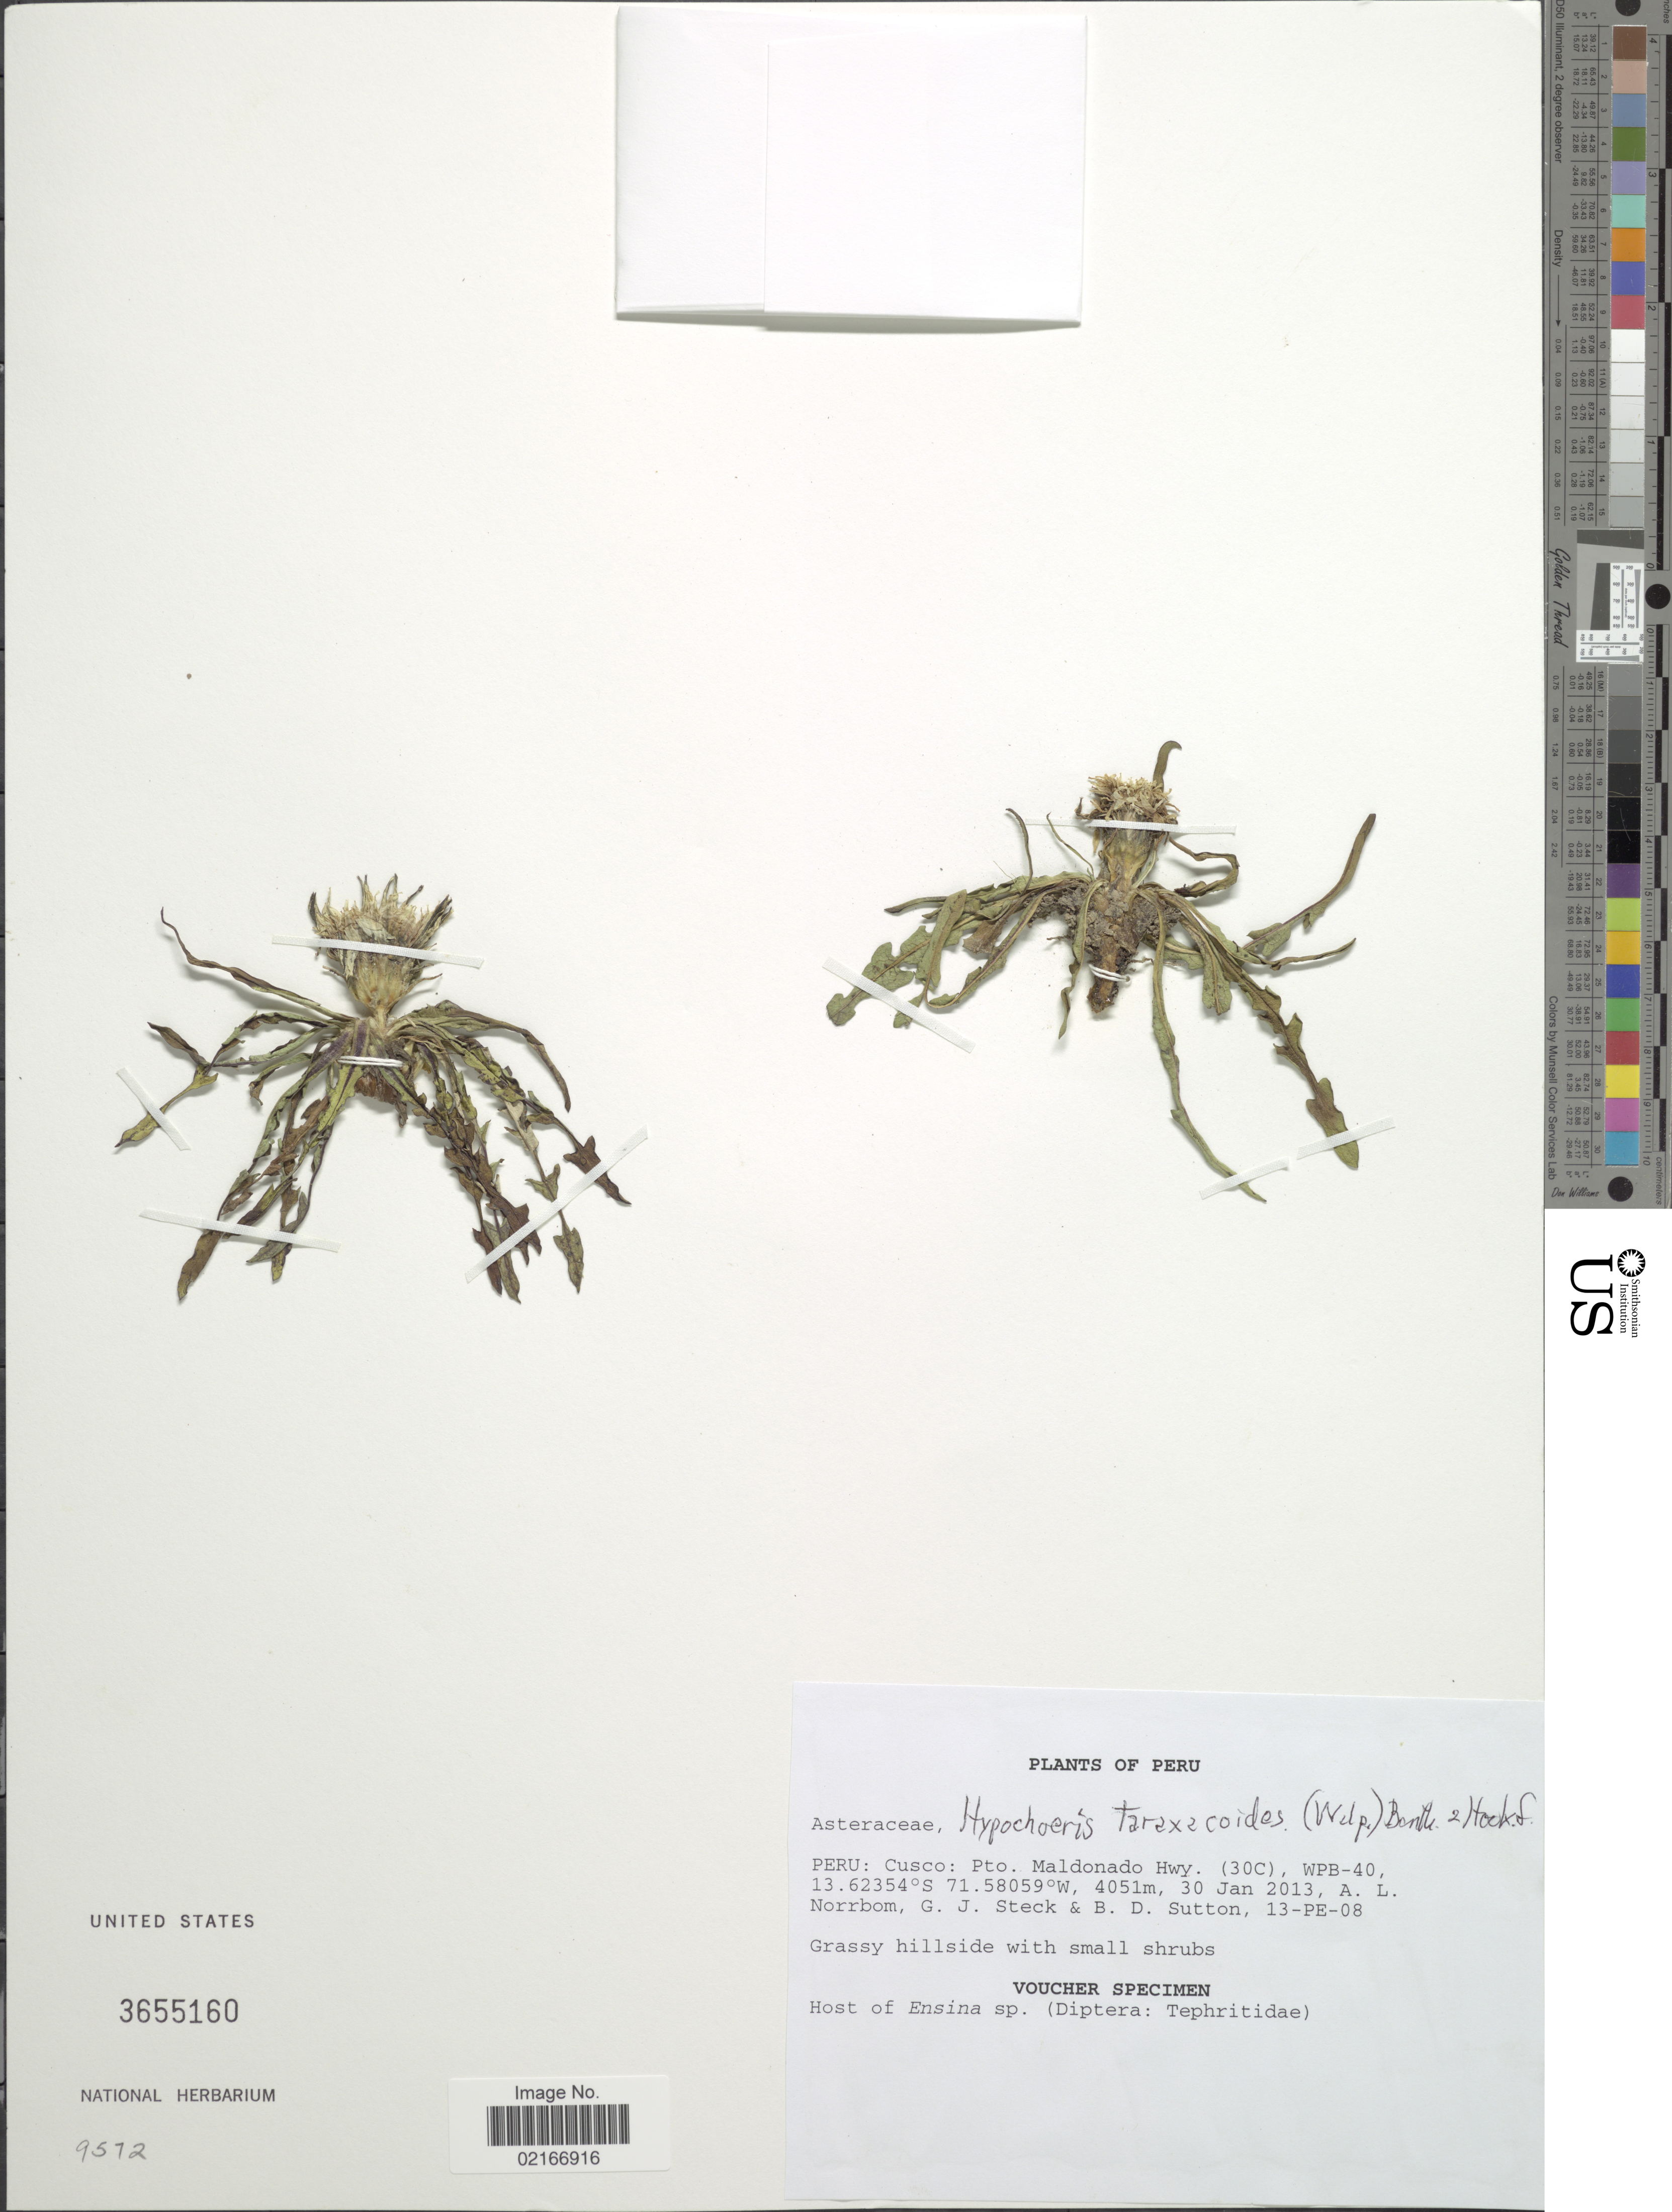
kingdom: Plantae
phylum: Tracheophyta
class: Magnoliopsida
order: Asterales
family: Asteraceae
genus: Hypochaeris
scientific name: Hypochaeris taraxacoides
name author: Ball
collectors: A. L. Norrbom, G. Steck & B. Sutton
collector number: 13-PE-08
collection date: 2013-01-30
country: Peru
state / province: Cusco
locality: Pro. Maldonado Hwy. (30C), WPB-40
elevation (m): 4051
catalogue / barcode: US 3655150